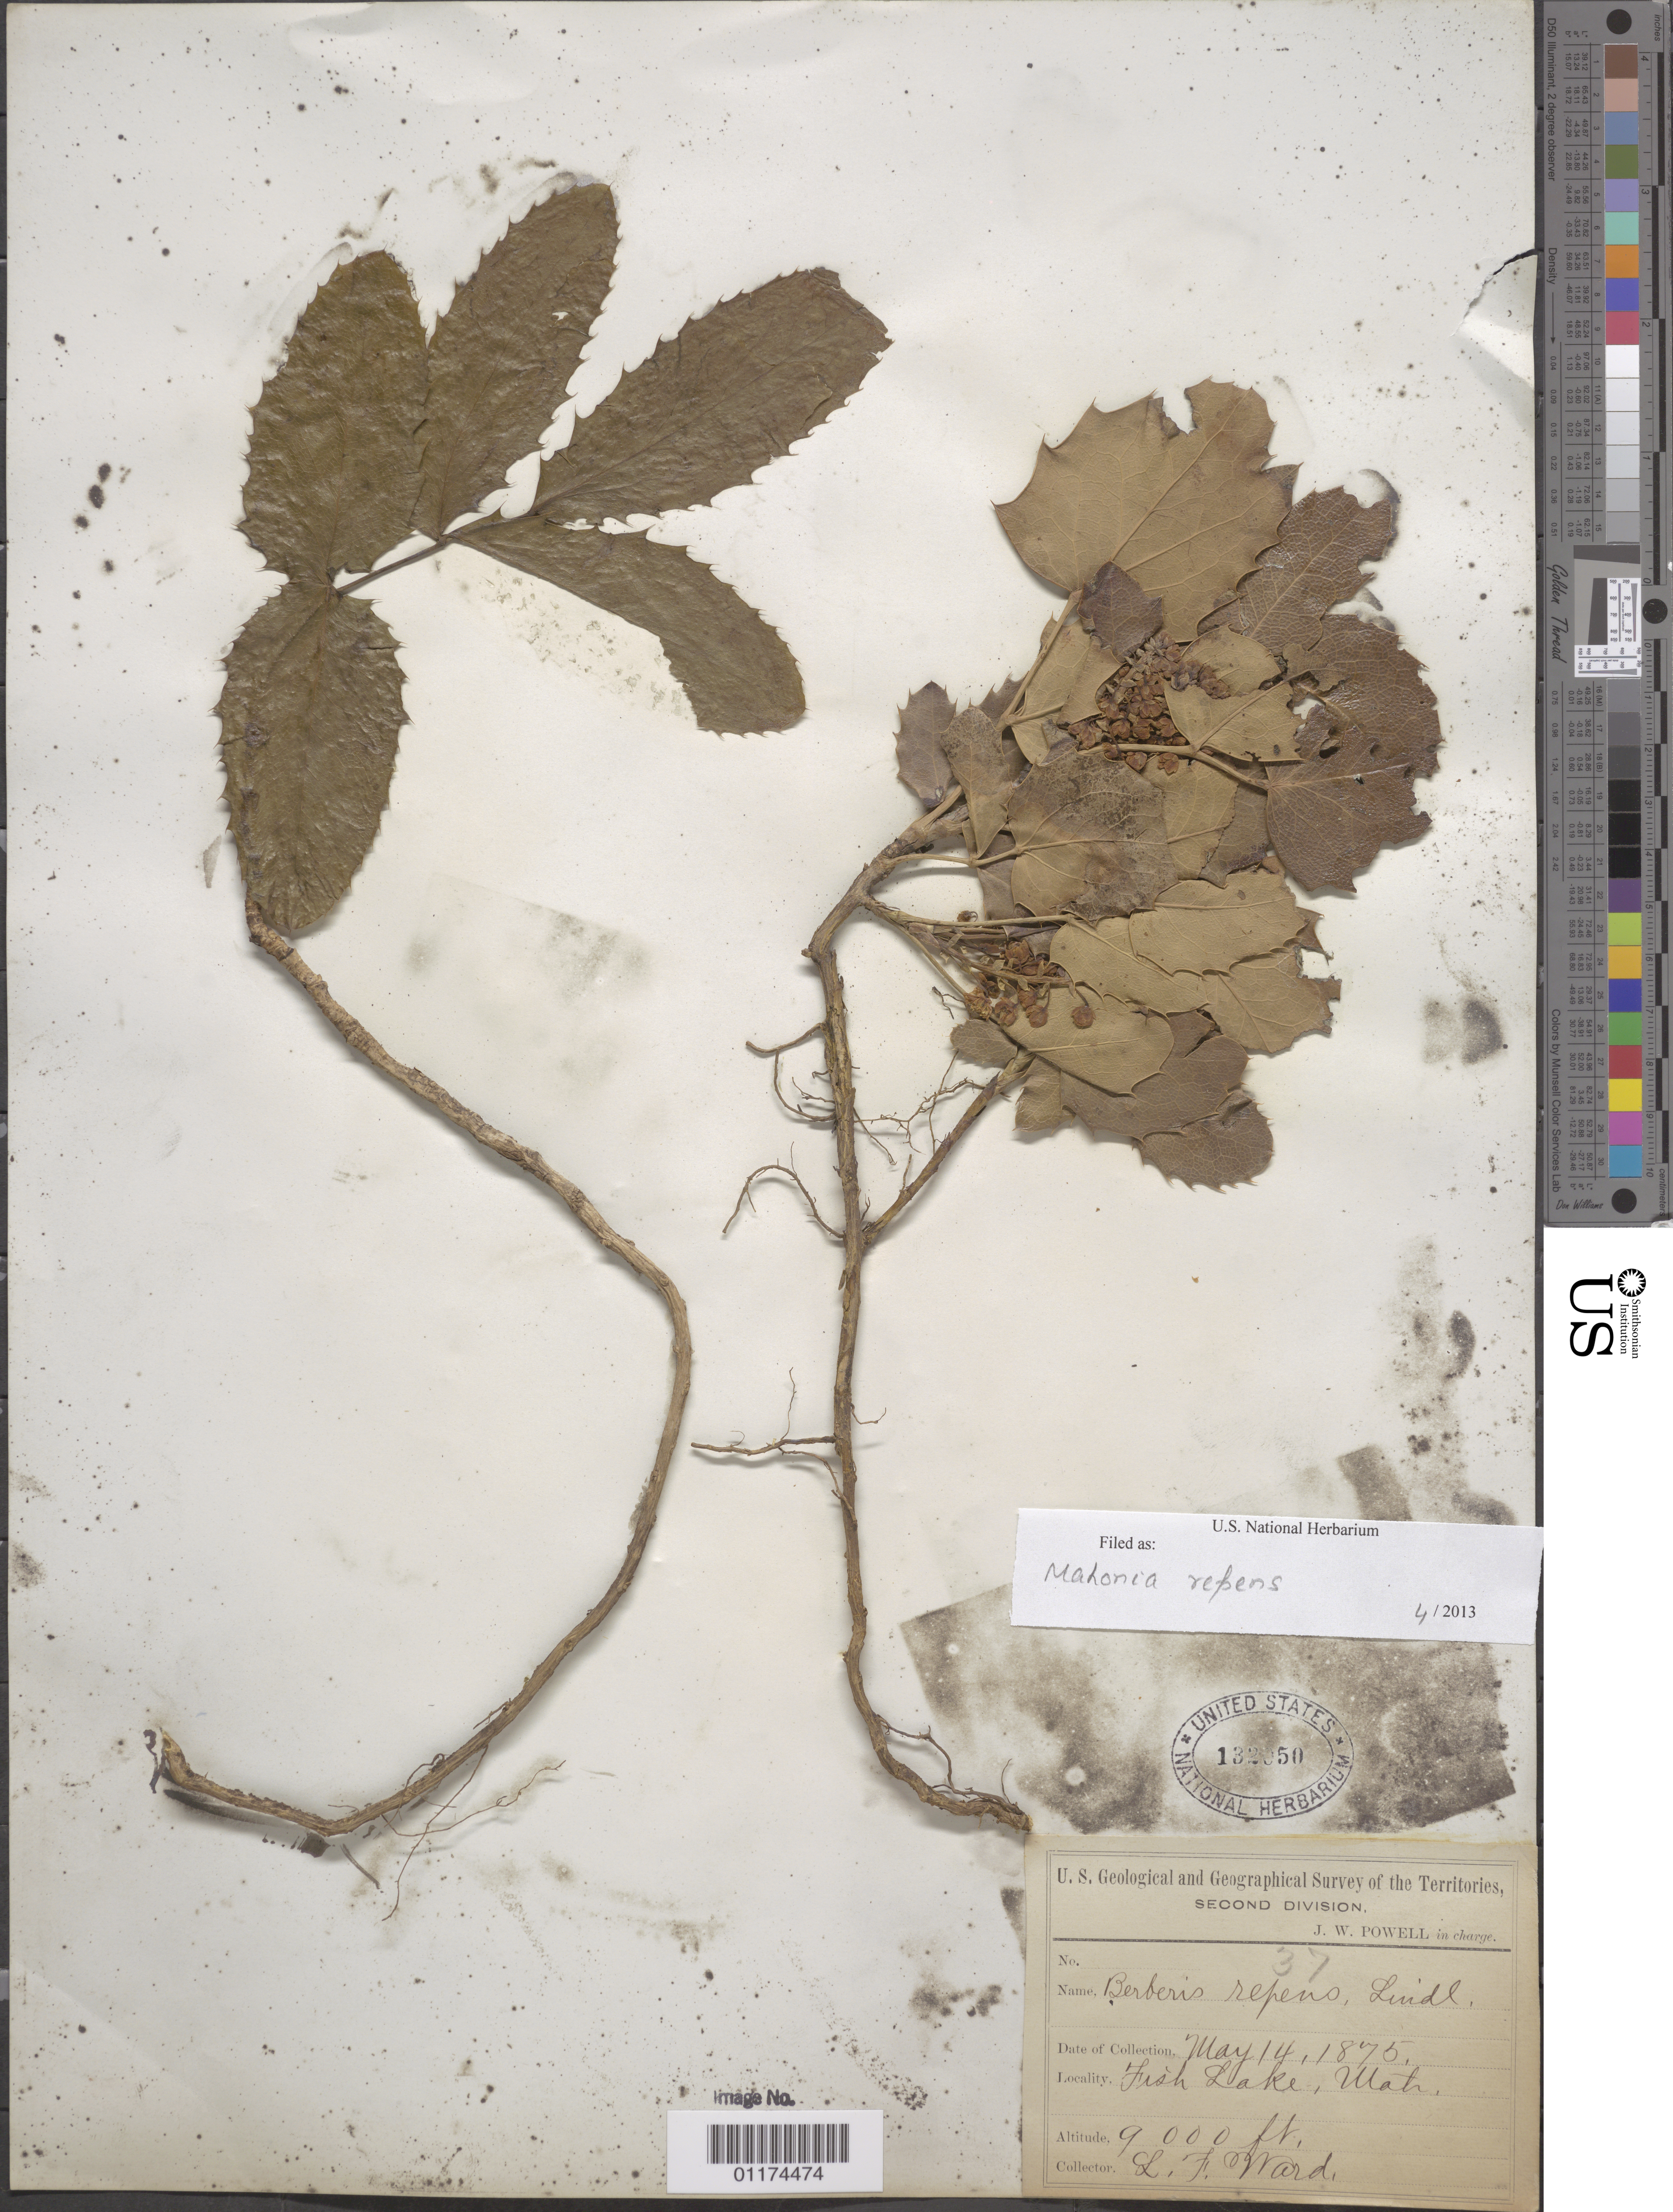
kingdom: Plantae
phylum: Tracheophyta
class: Magnoliopsida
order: Ranunculales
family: Berberidaceae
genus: Mahonia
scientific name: Mahonia repens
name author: (Lindl.) G. Don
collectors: L. F. Ward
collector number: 37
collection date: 1875-05-14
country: United States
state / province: Utah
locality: Fish Lake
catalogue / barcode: US 132050